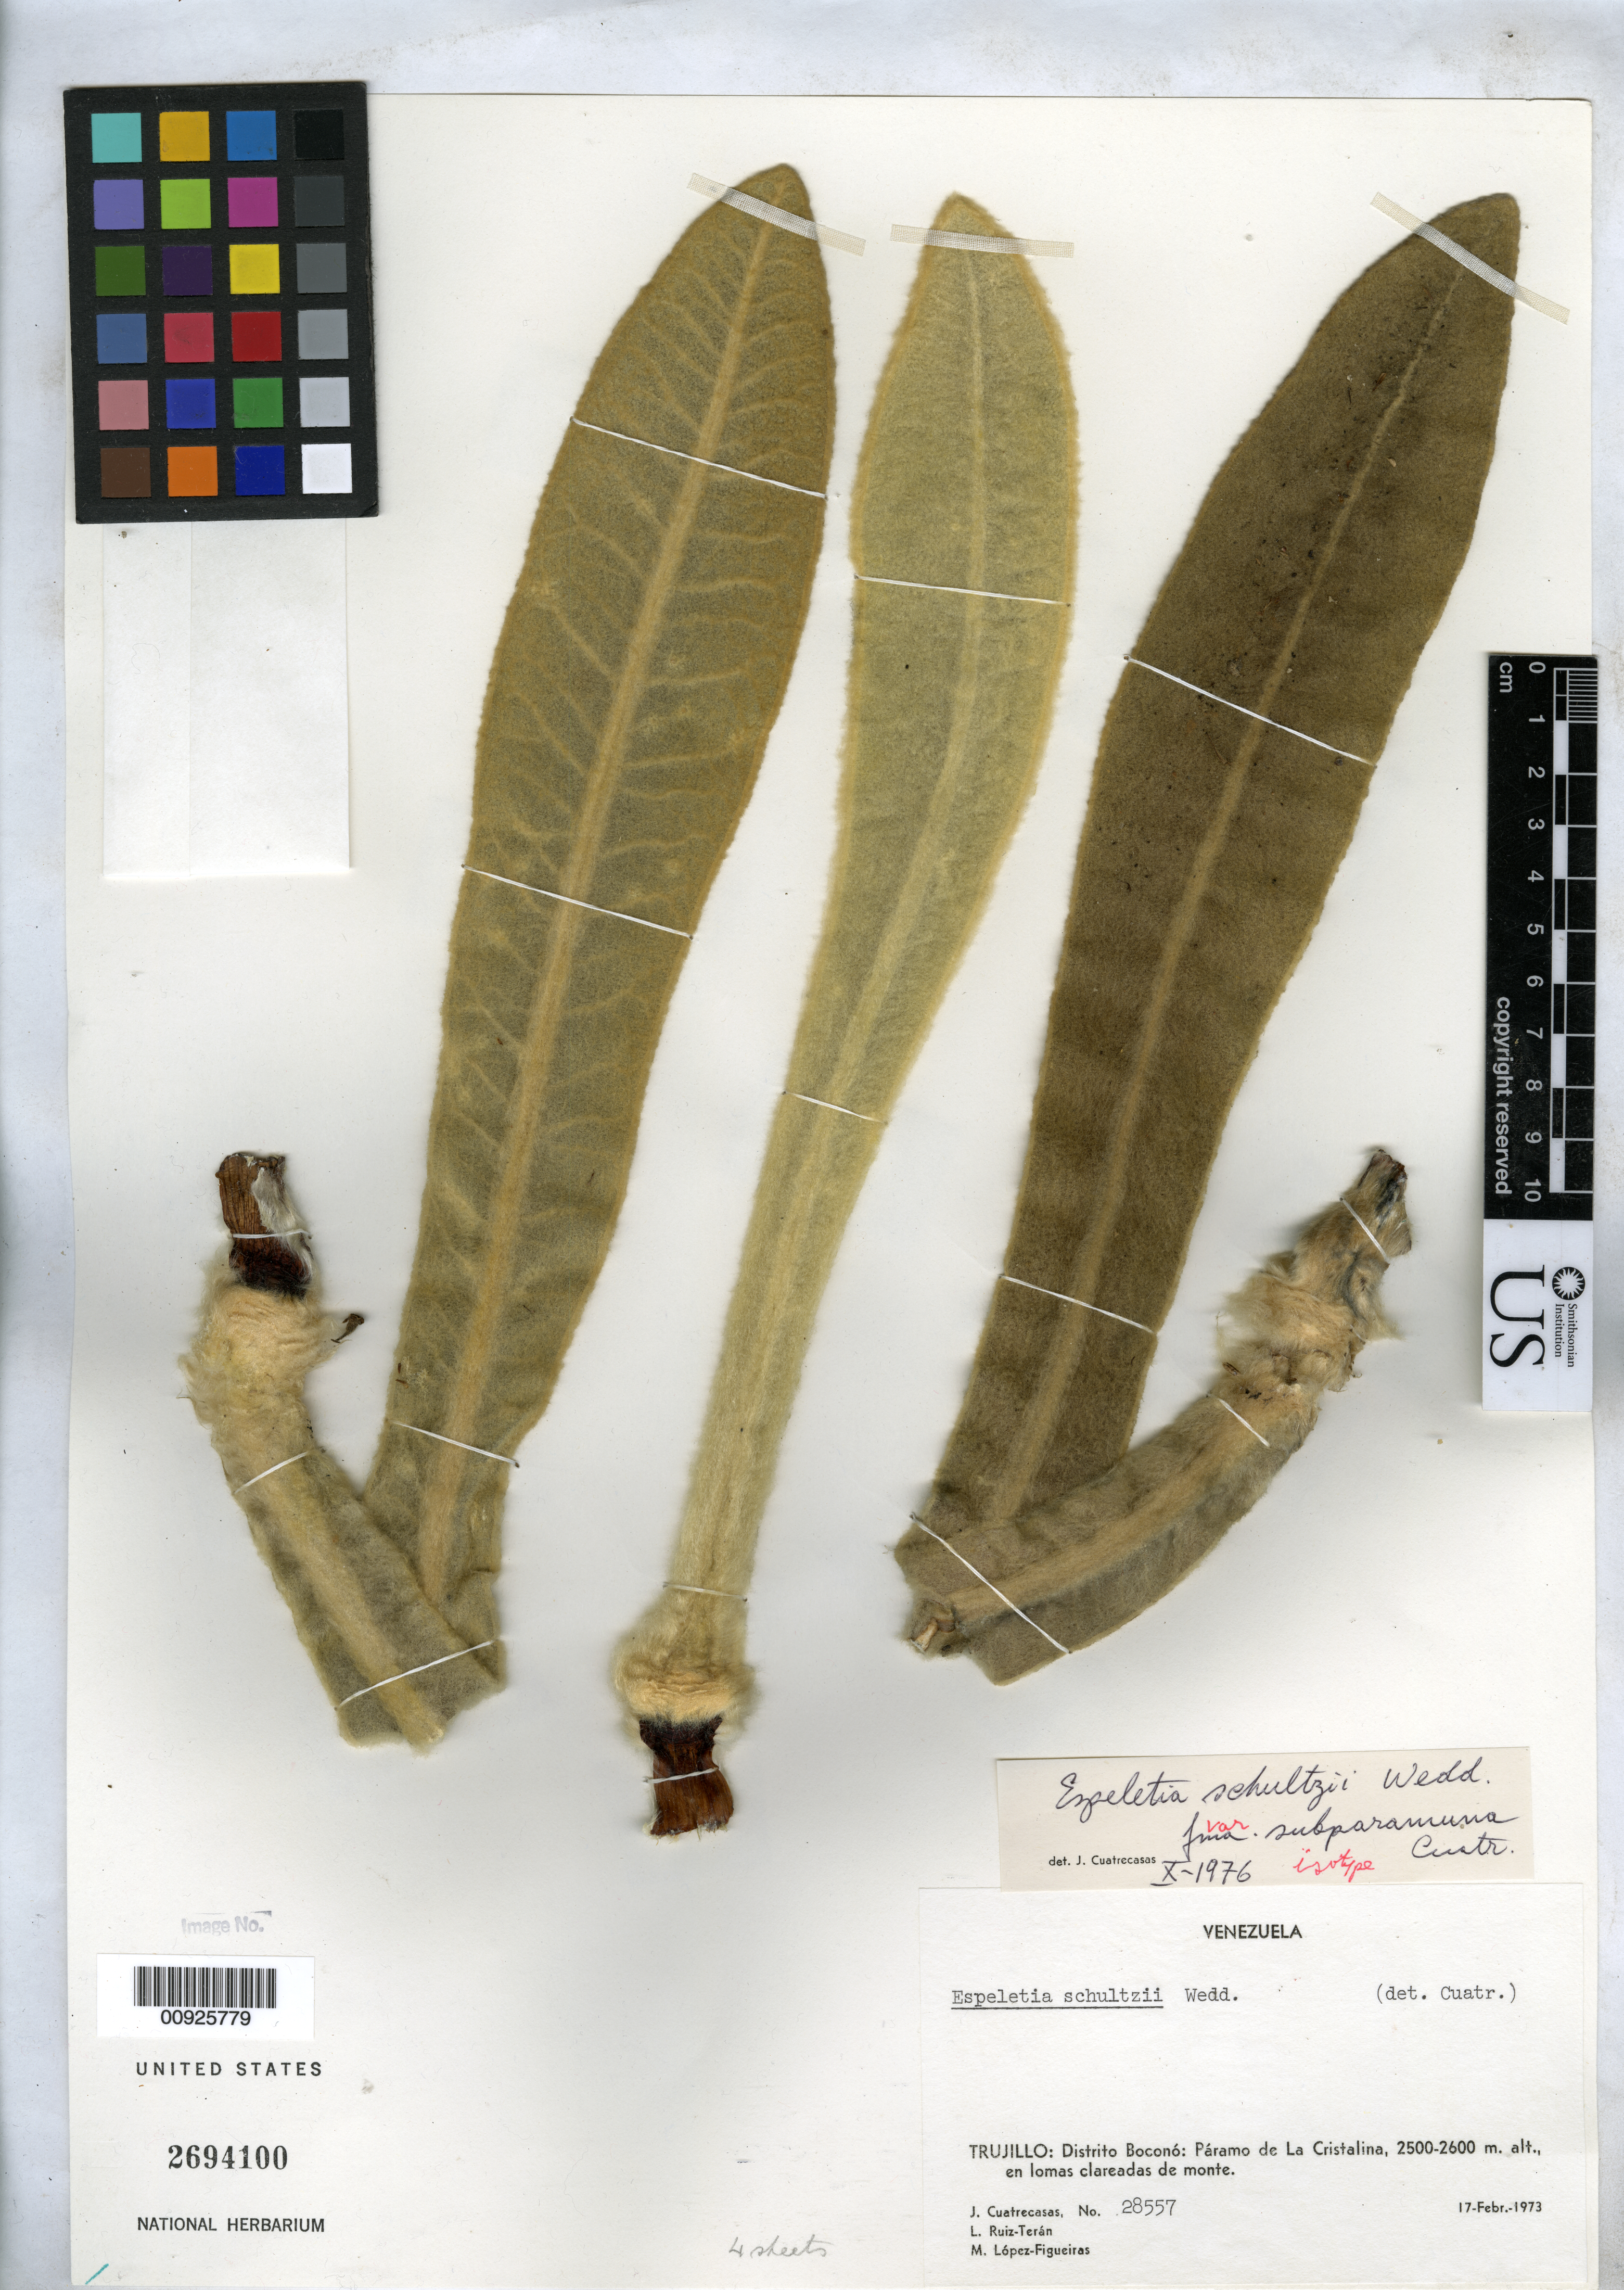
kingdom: Plantae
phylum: Tracheophyta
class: Magnoliopsida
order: Asterales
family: Asteraceae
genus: Espeletia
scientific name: Espeletia schultzii var. subparamuna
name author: Cuatrec.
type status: Isotype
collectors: J. Cuatrecasas, L. E. Ruíz-Terán & M. López Figueiras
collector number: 28557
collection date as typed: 17 Feb 1973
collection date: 1973-02-17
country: Venezuela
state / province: Trujillo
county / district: Bocono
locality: Páramo de La Cristalina, Lomas Clareados de Monte. [Páramo de La Cristalina, sunlit (?) hills of Monte.]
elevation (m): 2500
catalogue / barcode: US 2694100